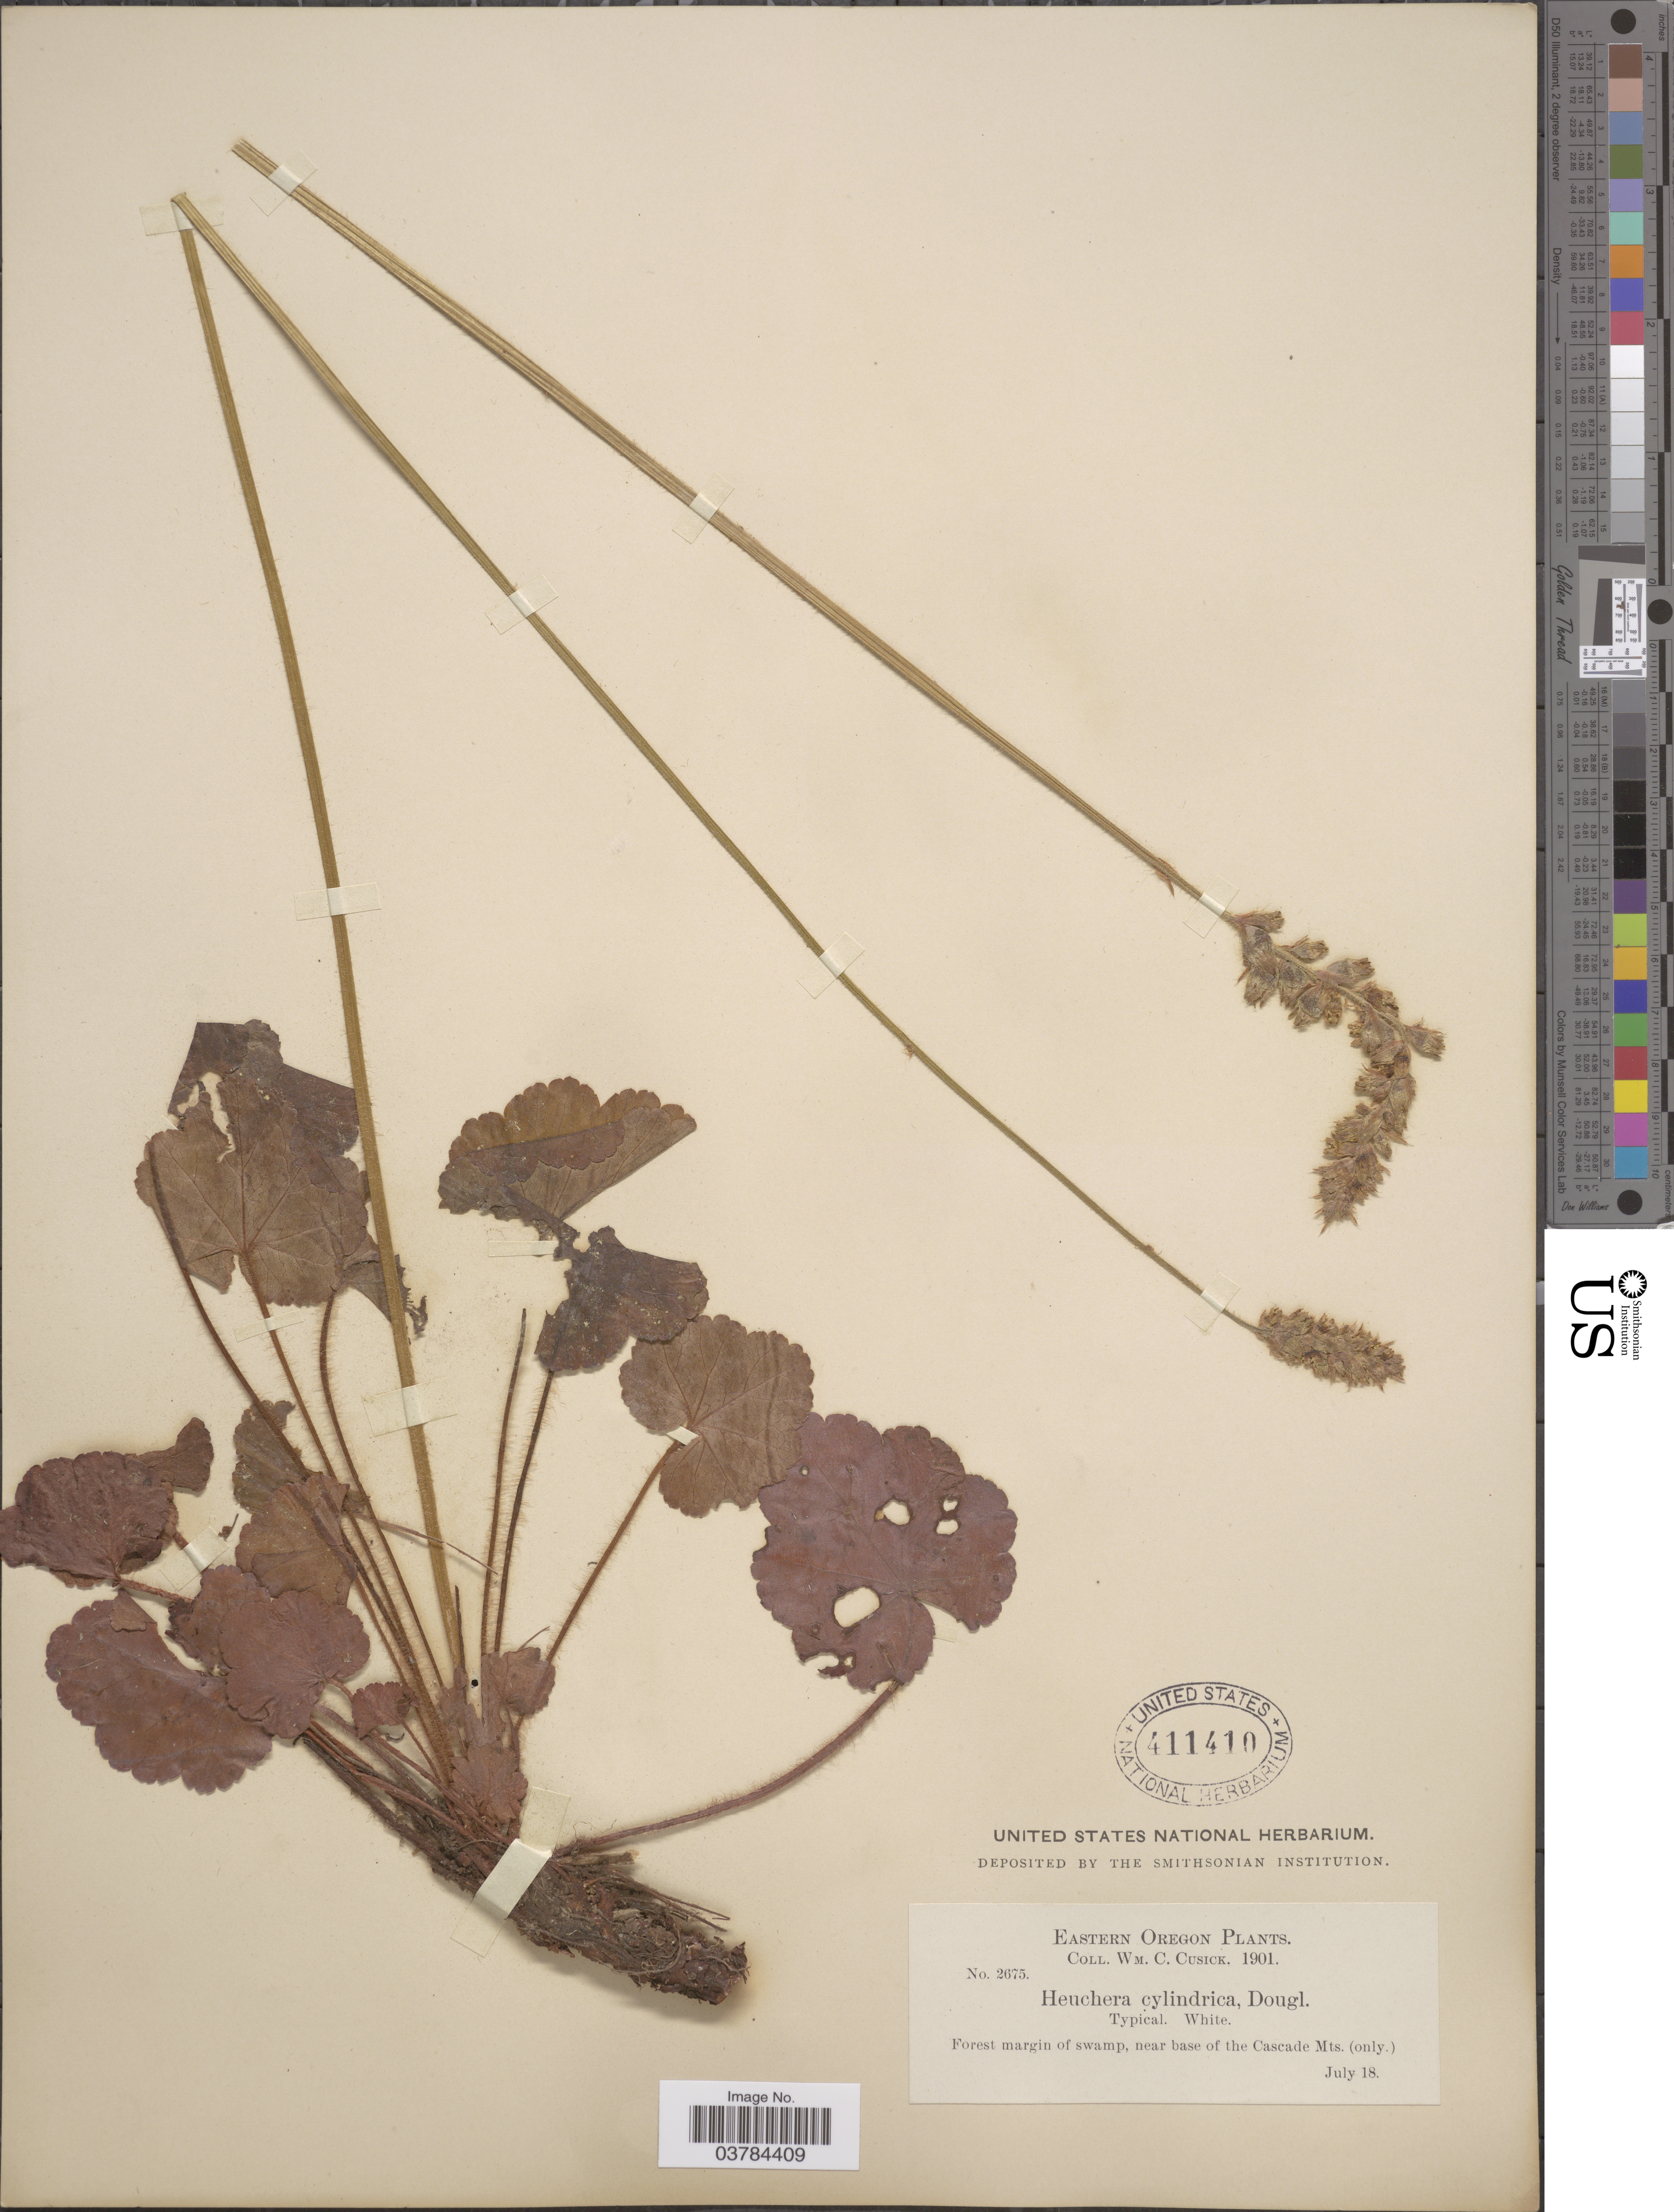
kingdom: Plantae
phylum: Tracheophyta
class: Magnoliopsida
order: Saxifragales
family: Saxifragaceae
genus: Heuchera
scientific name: Heuchera cylindrica var. cylindrica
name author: Douglas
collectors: W. C. Cusick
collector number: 2675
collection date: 1901-07-18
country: United States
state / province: Oregon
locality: Eastern Oregon. Forest margin of swamp, near base of the Cascade Mts.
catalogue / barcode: US 411410